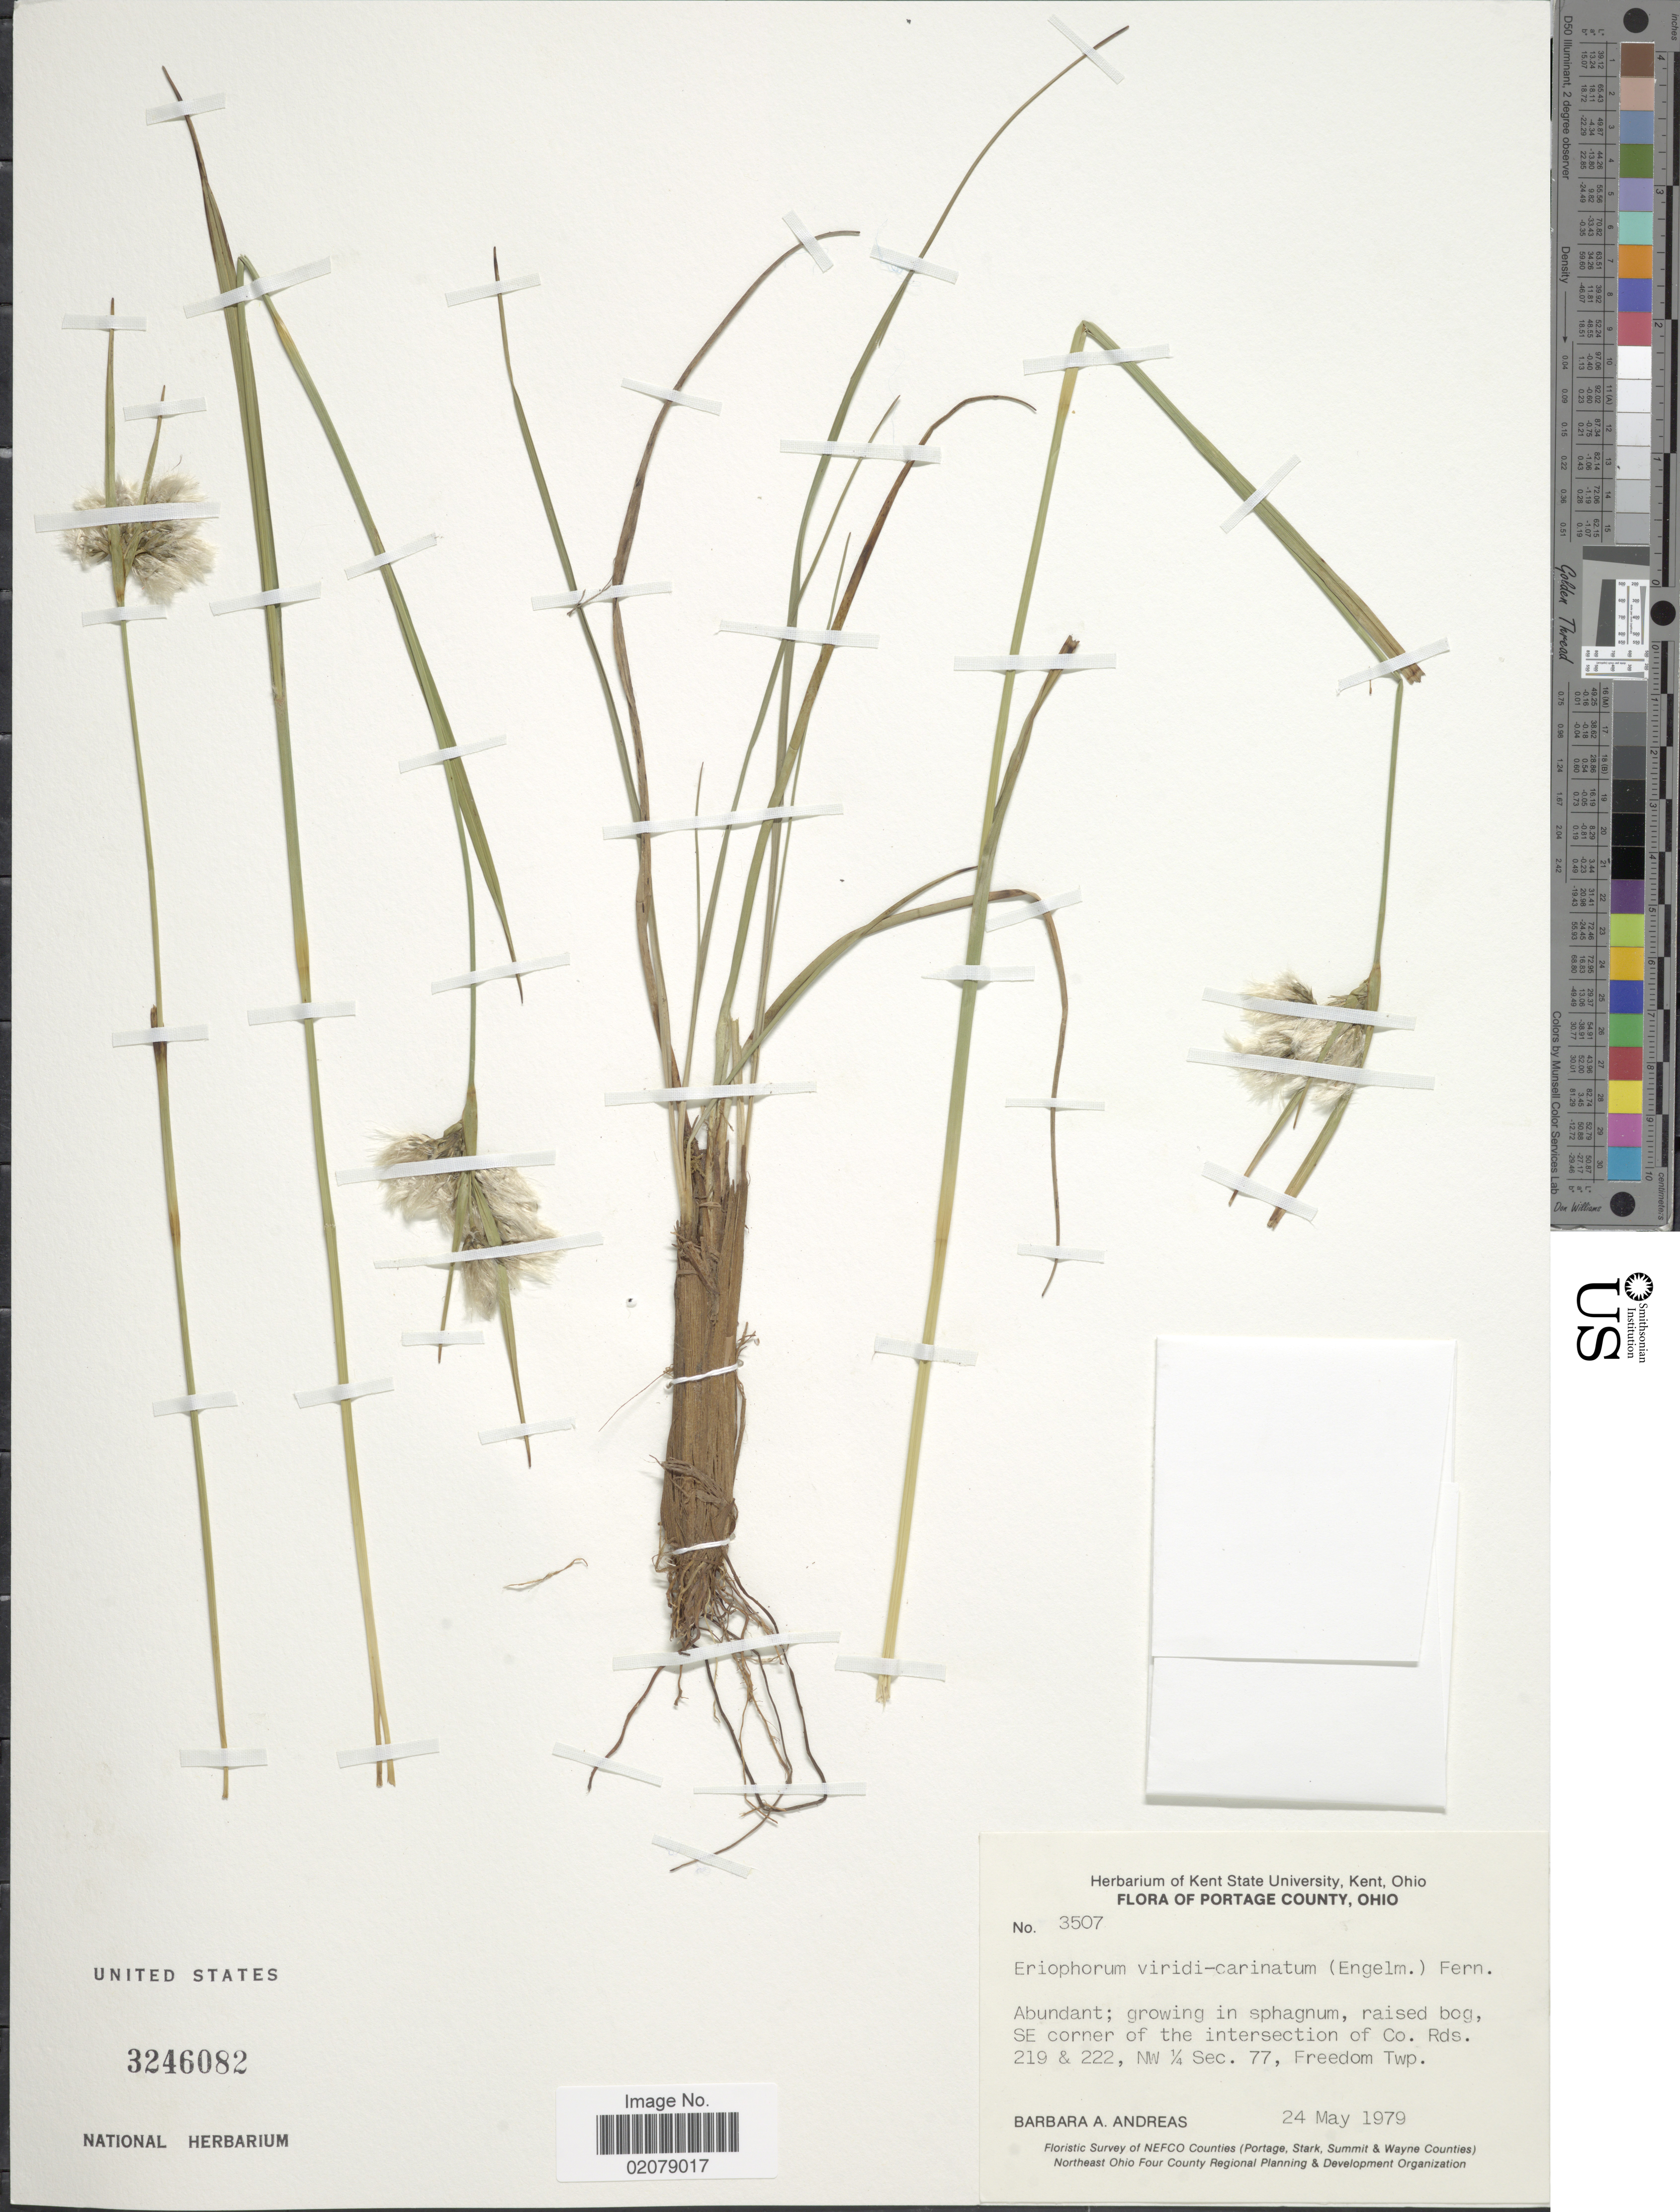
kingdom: Plantae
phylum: Tracheophyta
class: Liliopsida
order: Poales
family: Cyperaceae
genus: Eriophorum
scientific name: Eriophorum viridicarinatum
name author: (Englem.) Fernald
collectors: B. A. Andreas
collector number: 3507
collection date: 1979-05-24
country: United States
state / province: Ohio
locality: Portage County, Ohio, SE corner of the intersction of Co., Rds. 219 & 222, NW ¼ SEc. 77, Freedom Twp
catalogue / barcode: US 3246082